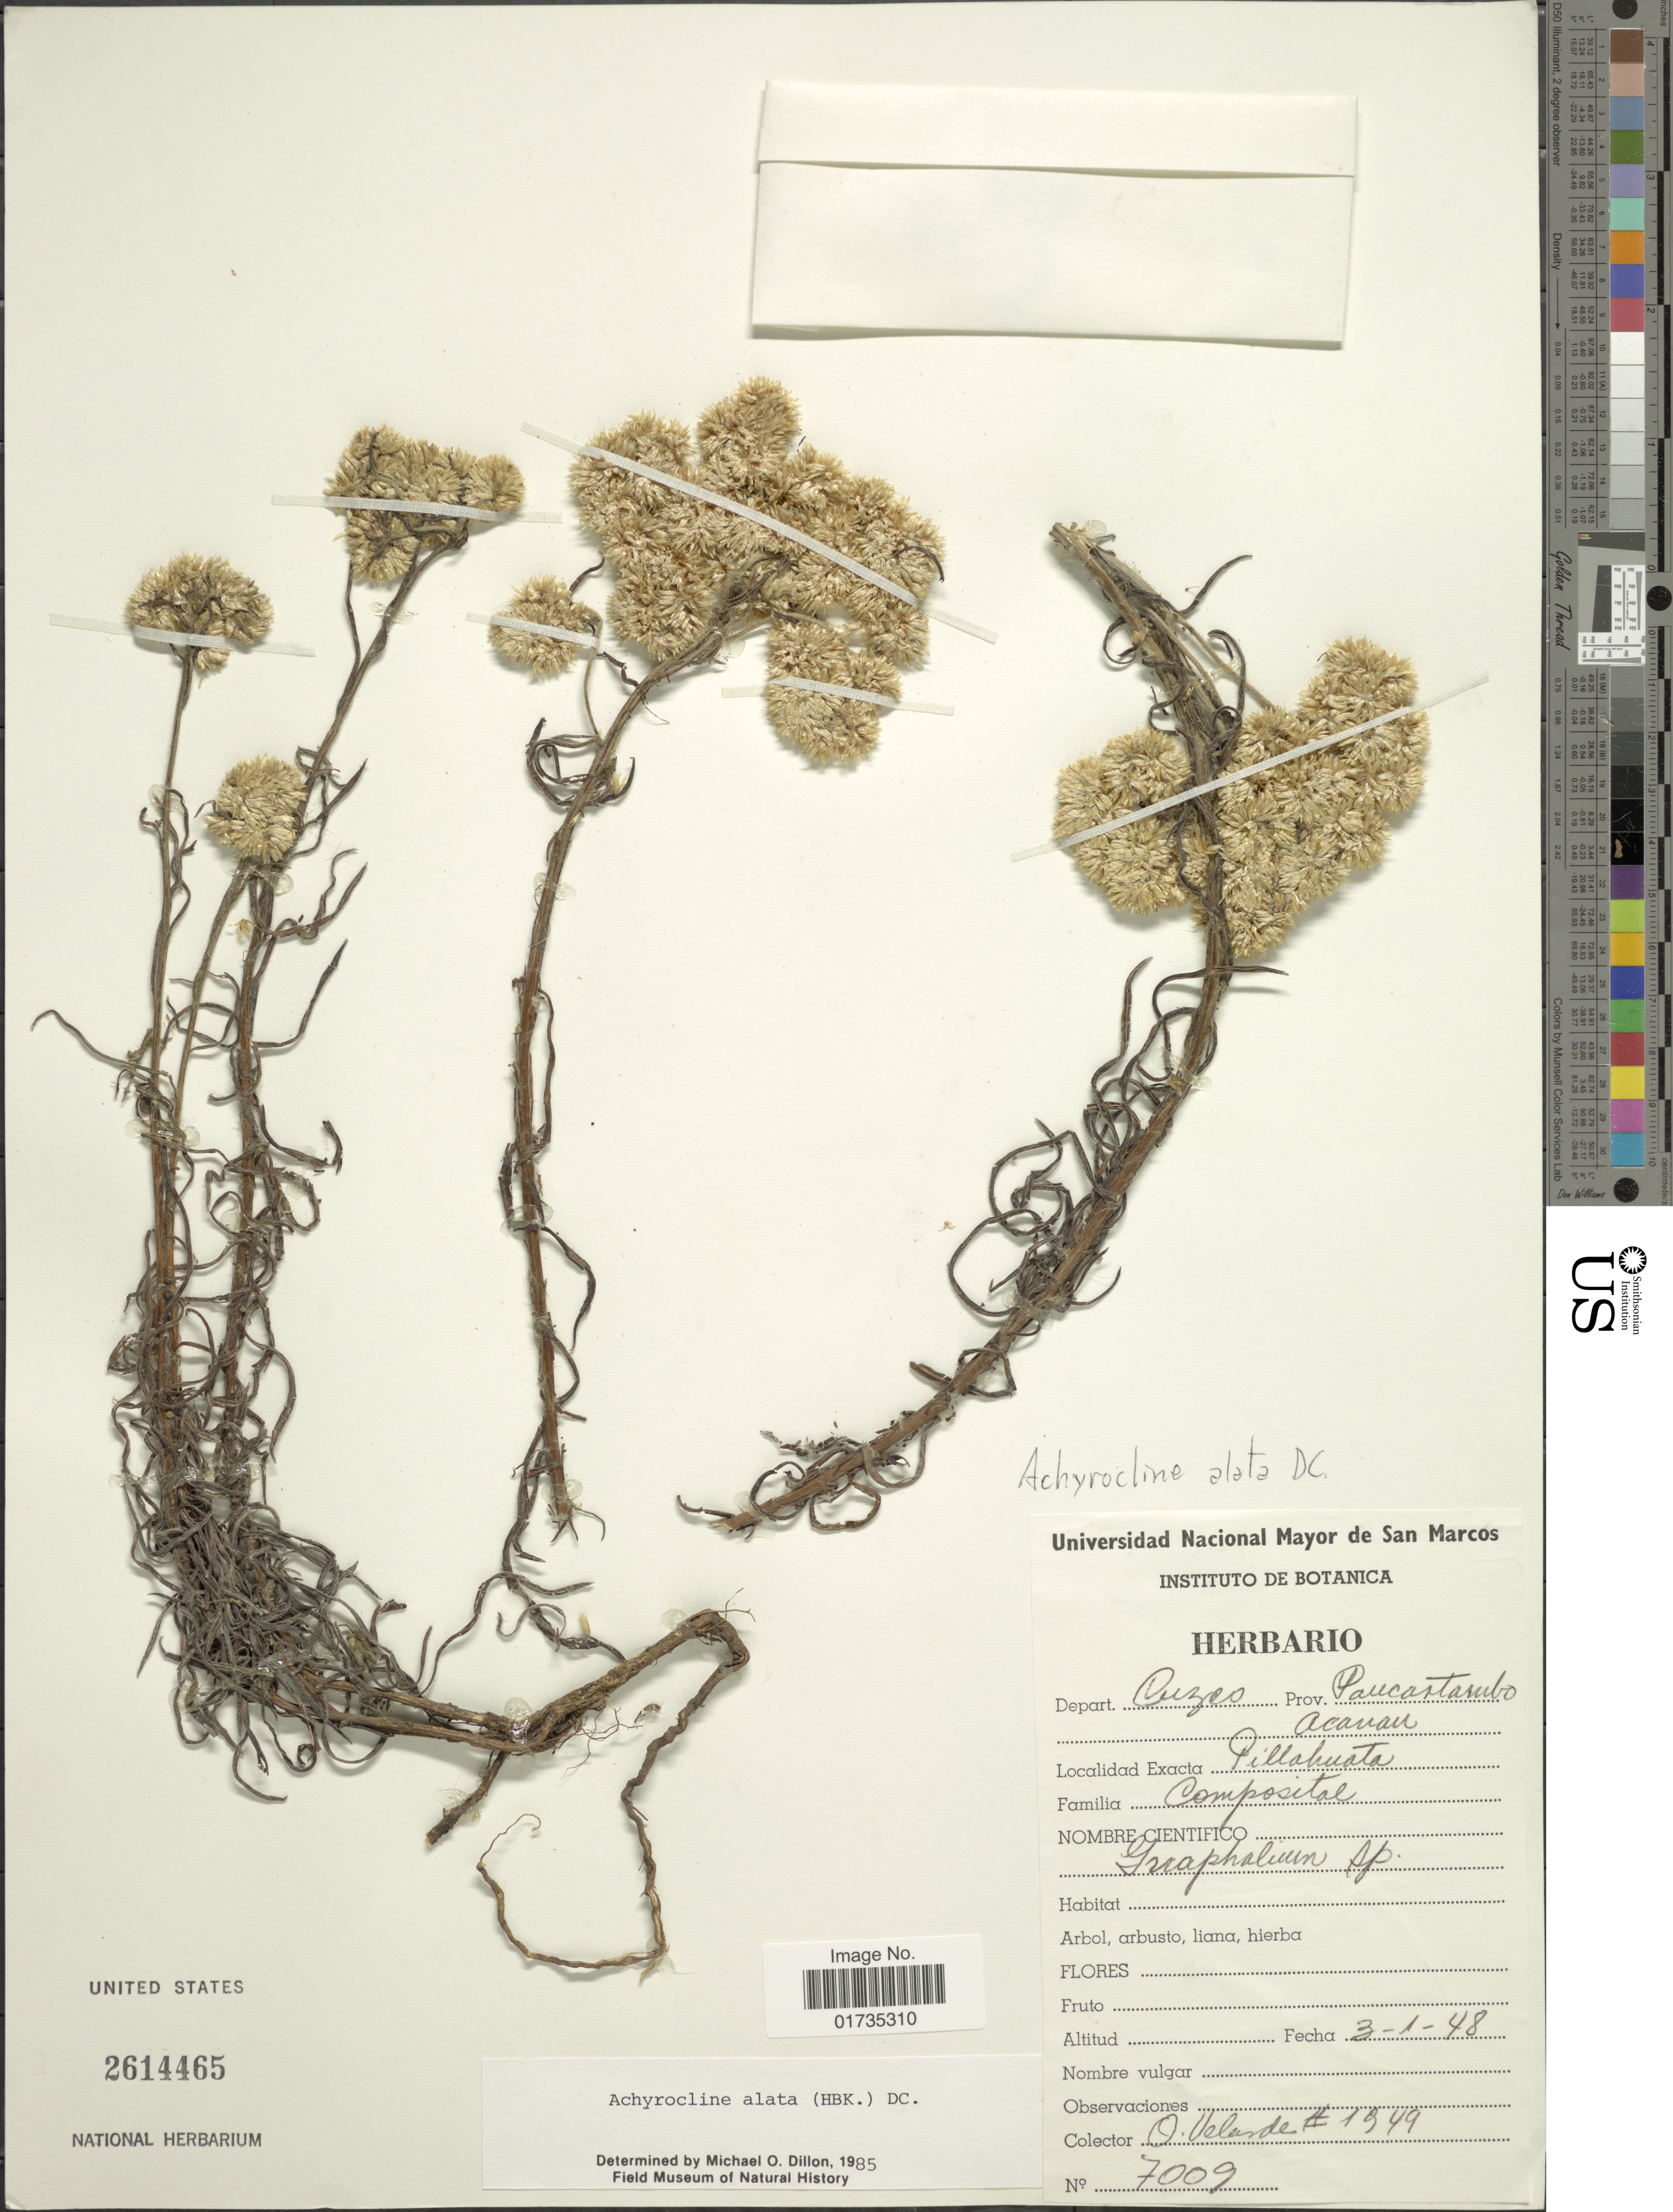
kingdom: Plantae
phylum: Tracheophyta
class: Magnoliopsida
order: Asterales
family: Asteraceae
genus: Achyrocline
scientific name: Achyrocline alata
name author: (Kunth) DC.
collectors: O. Velarde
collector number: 1949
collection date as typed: Transcribed d/m/y: 3/1/48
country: Peru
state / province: Cusco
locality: Pillahuata, Prov. Paucartambo, Depart. Cuzco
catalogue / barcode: US 2614465